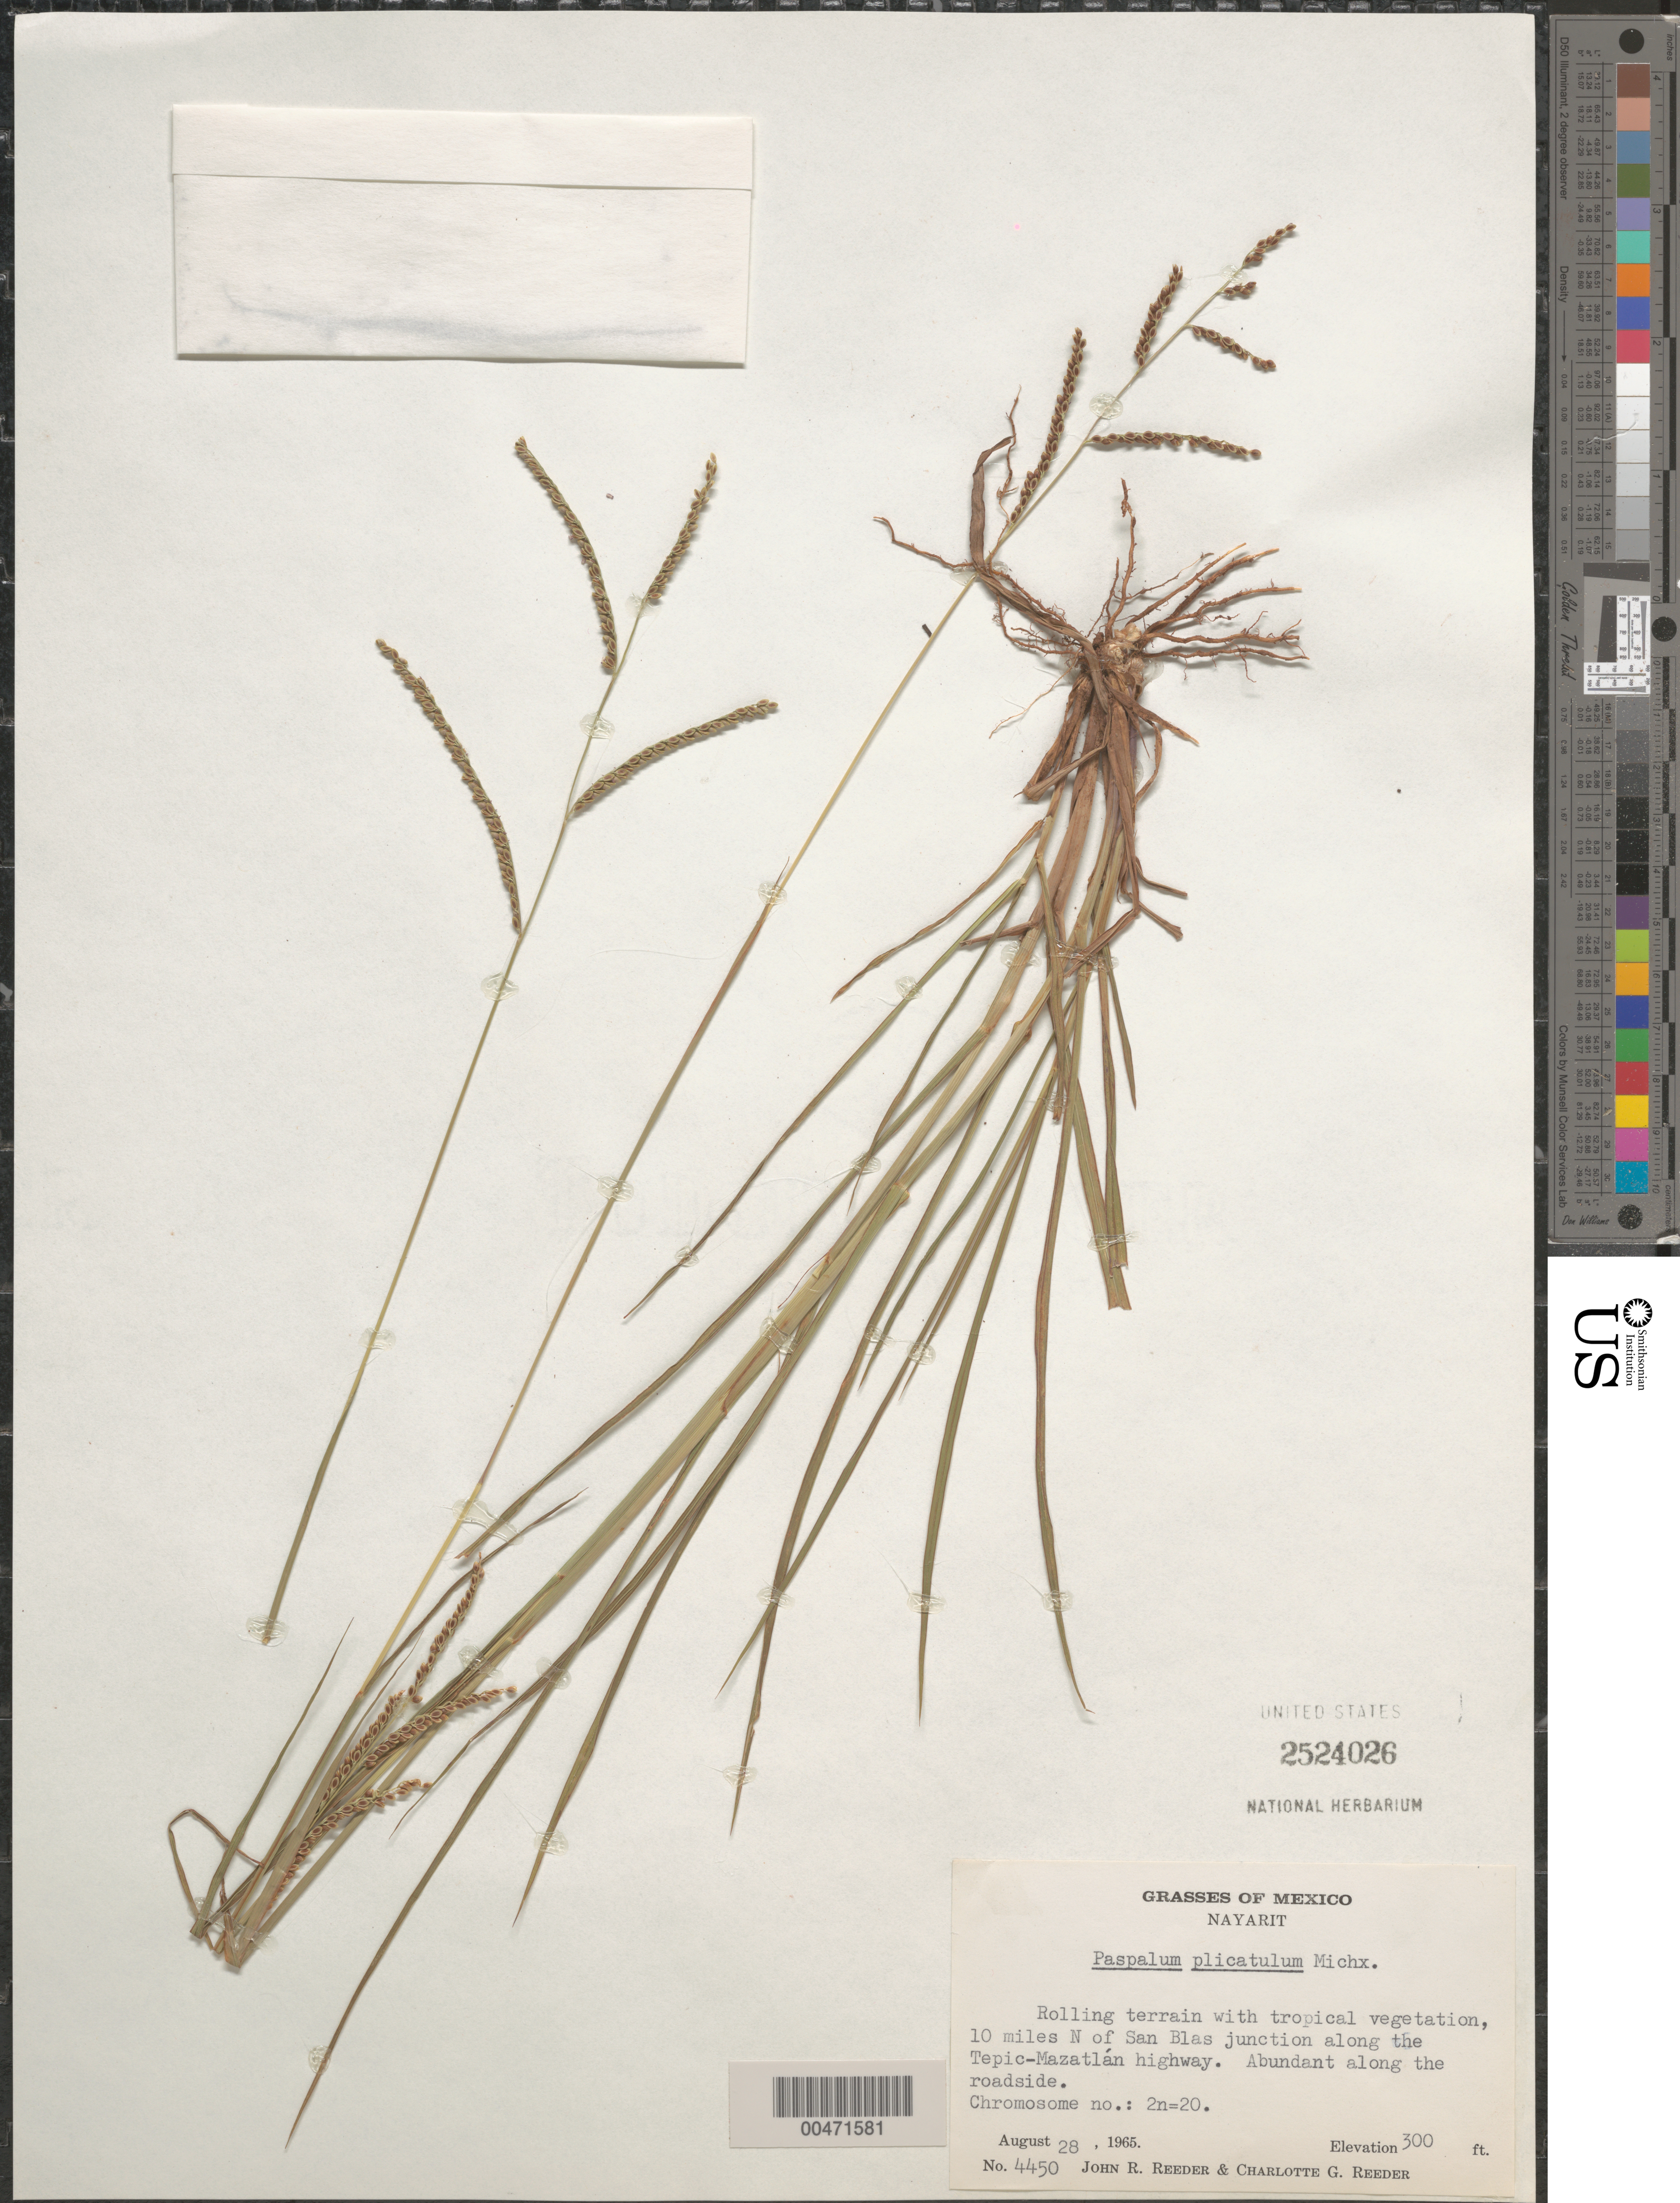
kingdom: Plantae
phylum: Tracheophyta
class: Liliopsida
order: Poales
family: Poaceae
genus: Paspalum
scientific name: Paspalum plicatulum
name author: Michx.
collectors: J. R. Reeder & C. G. Reeder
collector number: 4450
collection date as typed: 28 Aug 1965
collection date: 1965-08-28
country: Mexico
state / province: Nayarit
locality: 10 mi N of San Blas jct along the Tepic-Mazatlán hwy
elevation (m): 91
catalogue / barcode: US 2524026